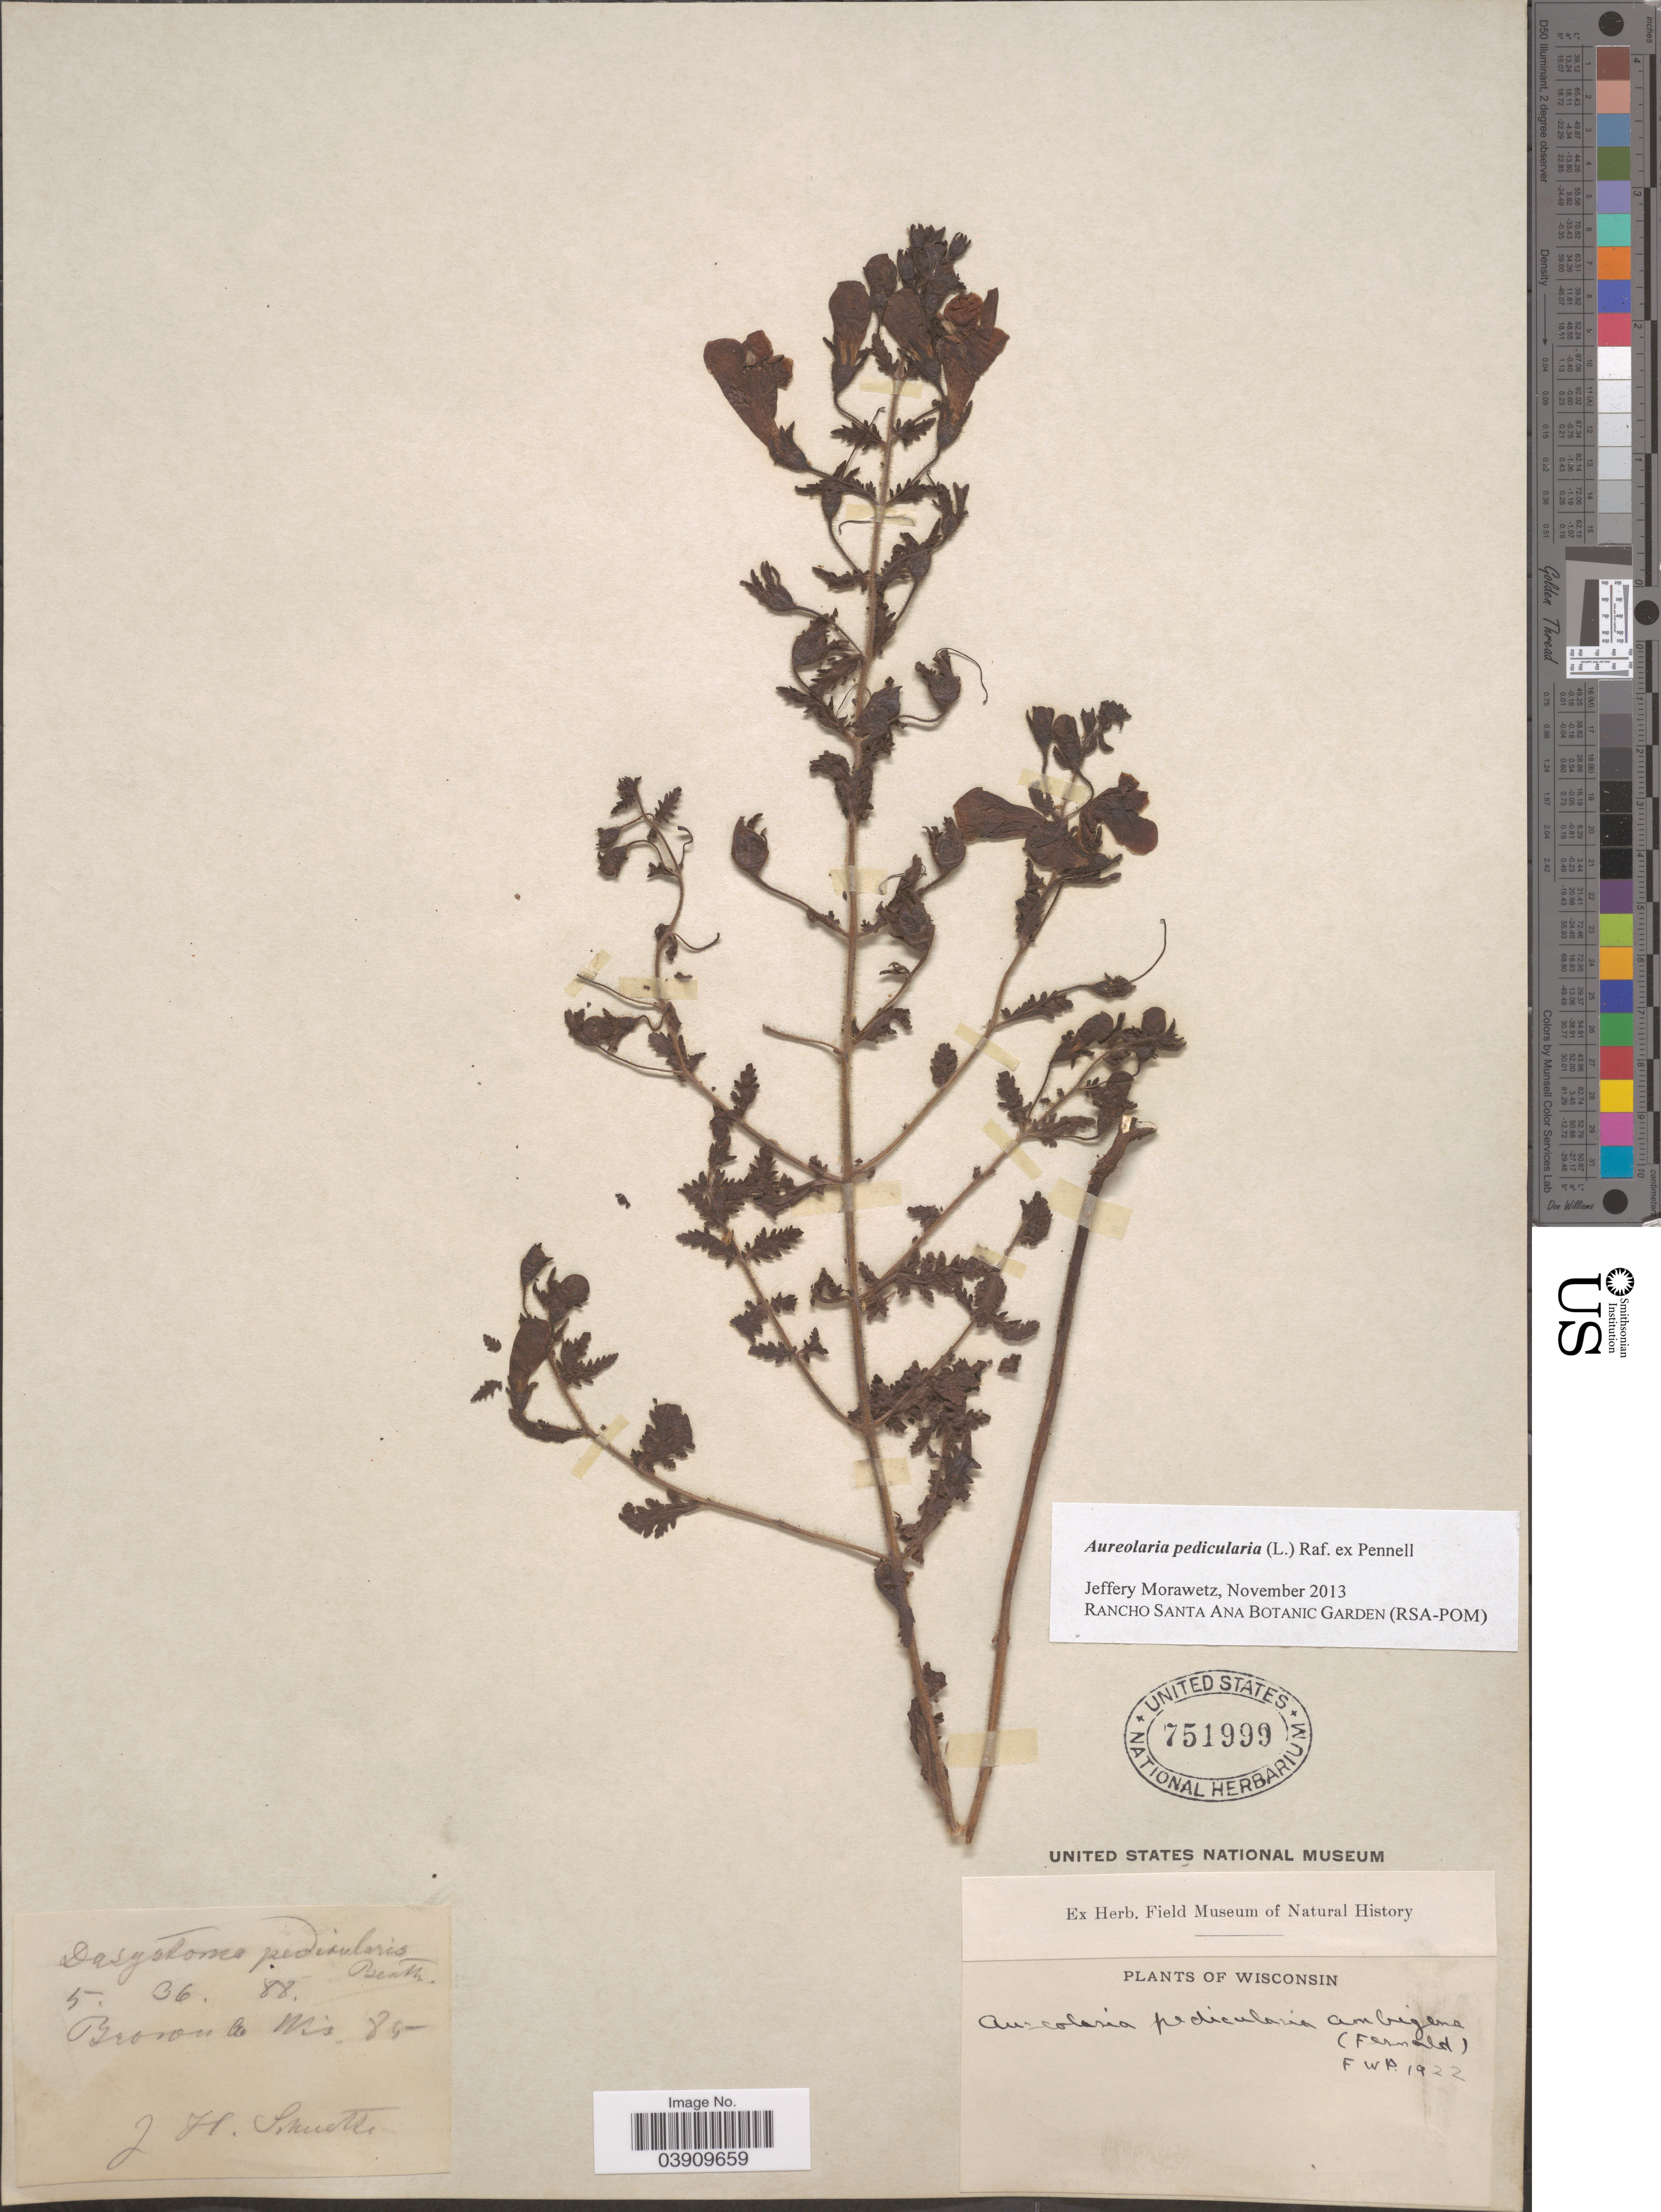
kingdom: Plantae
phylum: Tracheophyta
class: Magnoliopsida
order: Lamiales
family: Orobanchaceae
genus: Aureolaria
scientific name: Aureolaria pedicularia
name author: (L.) Raf. ex Farw.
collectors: J. H. Schuette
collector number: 53688 ?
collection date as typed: Transcribed d/m/y: //85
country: United States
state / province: Wisconsin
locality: Brown Co.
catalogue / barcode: US 751999